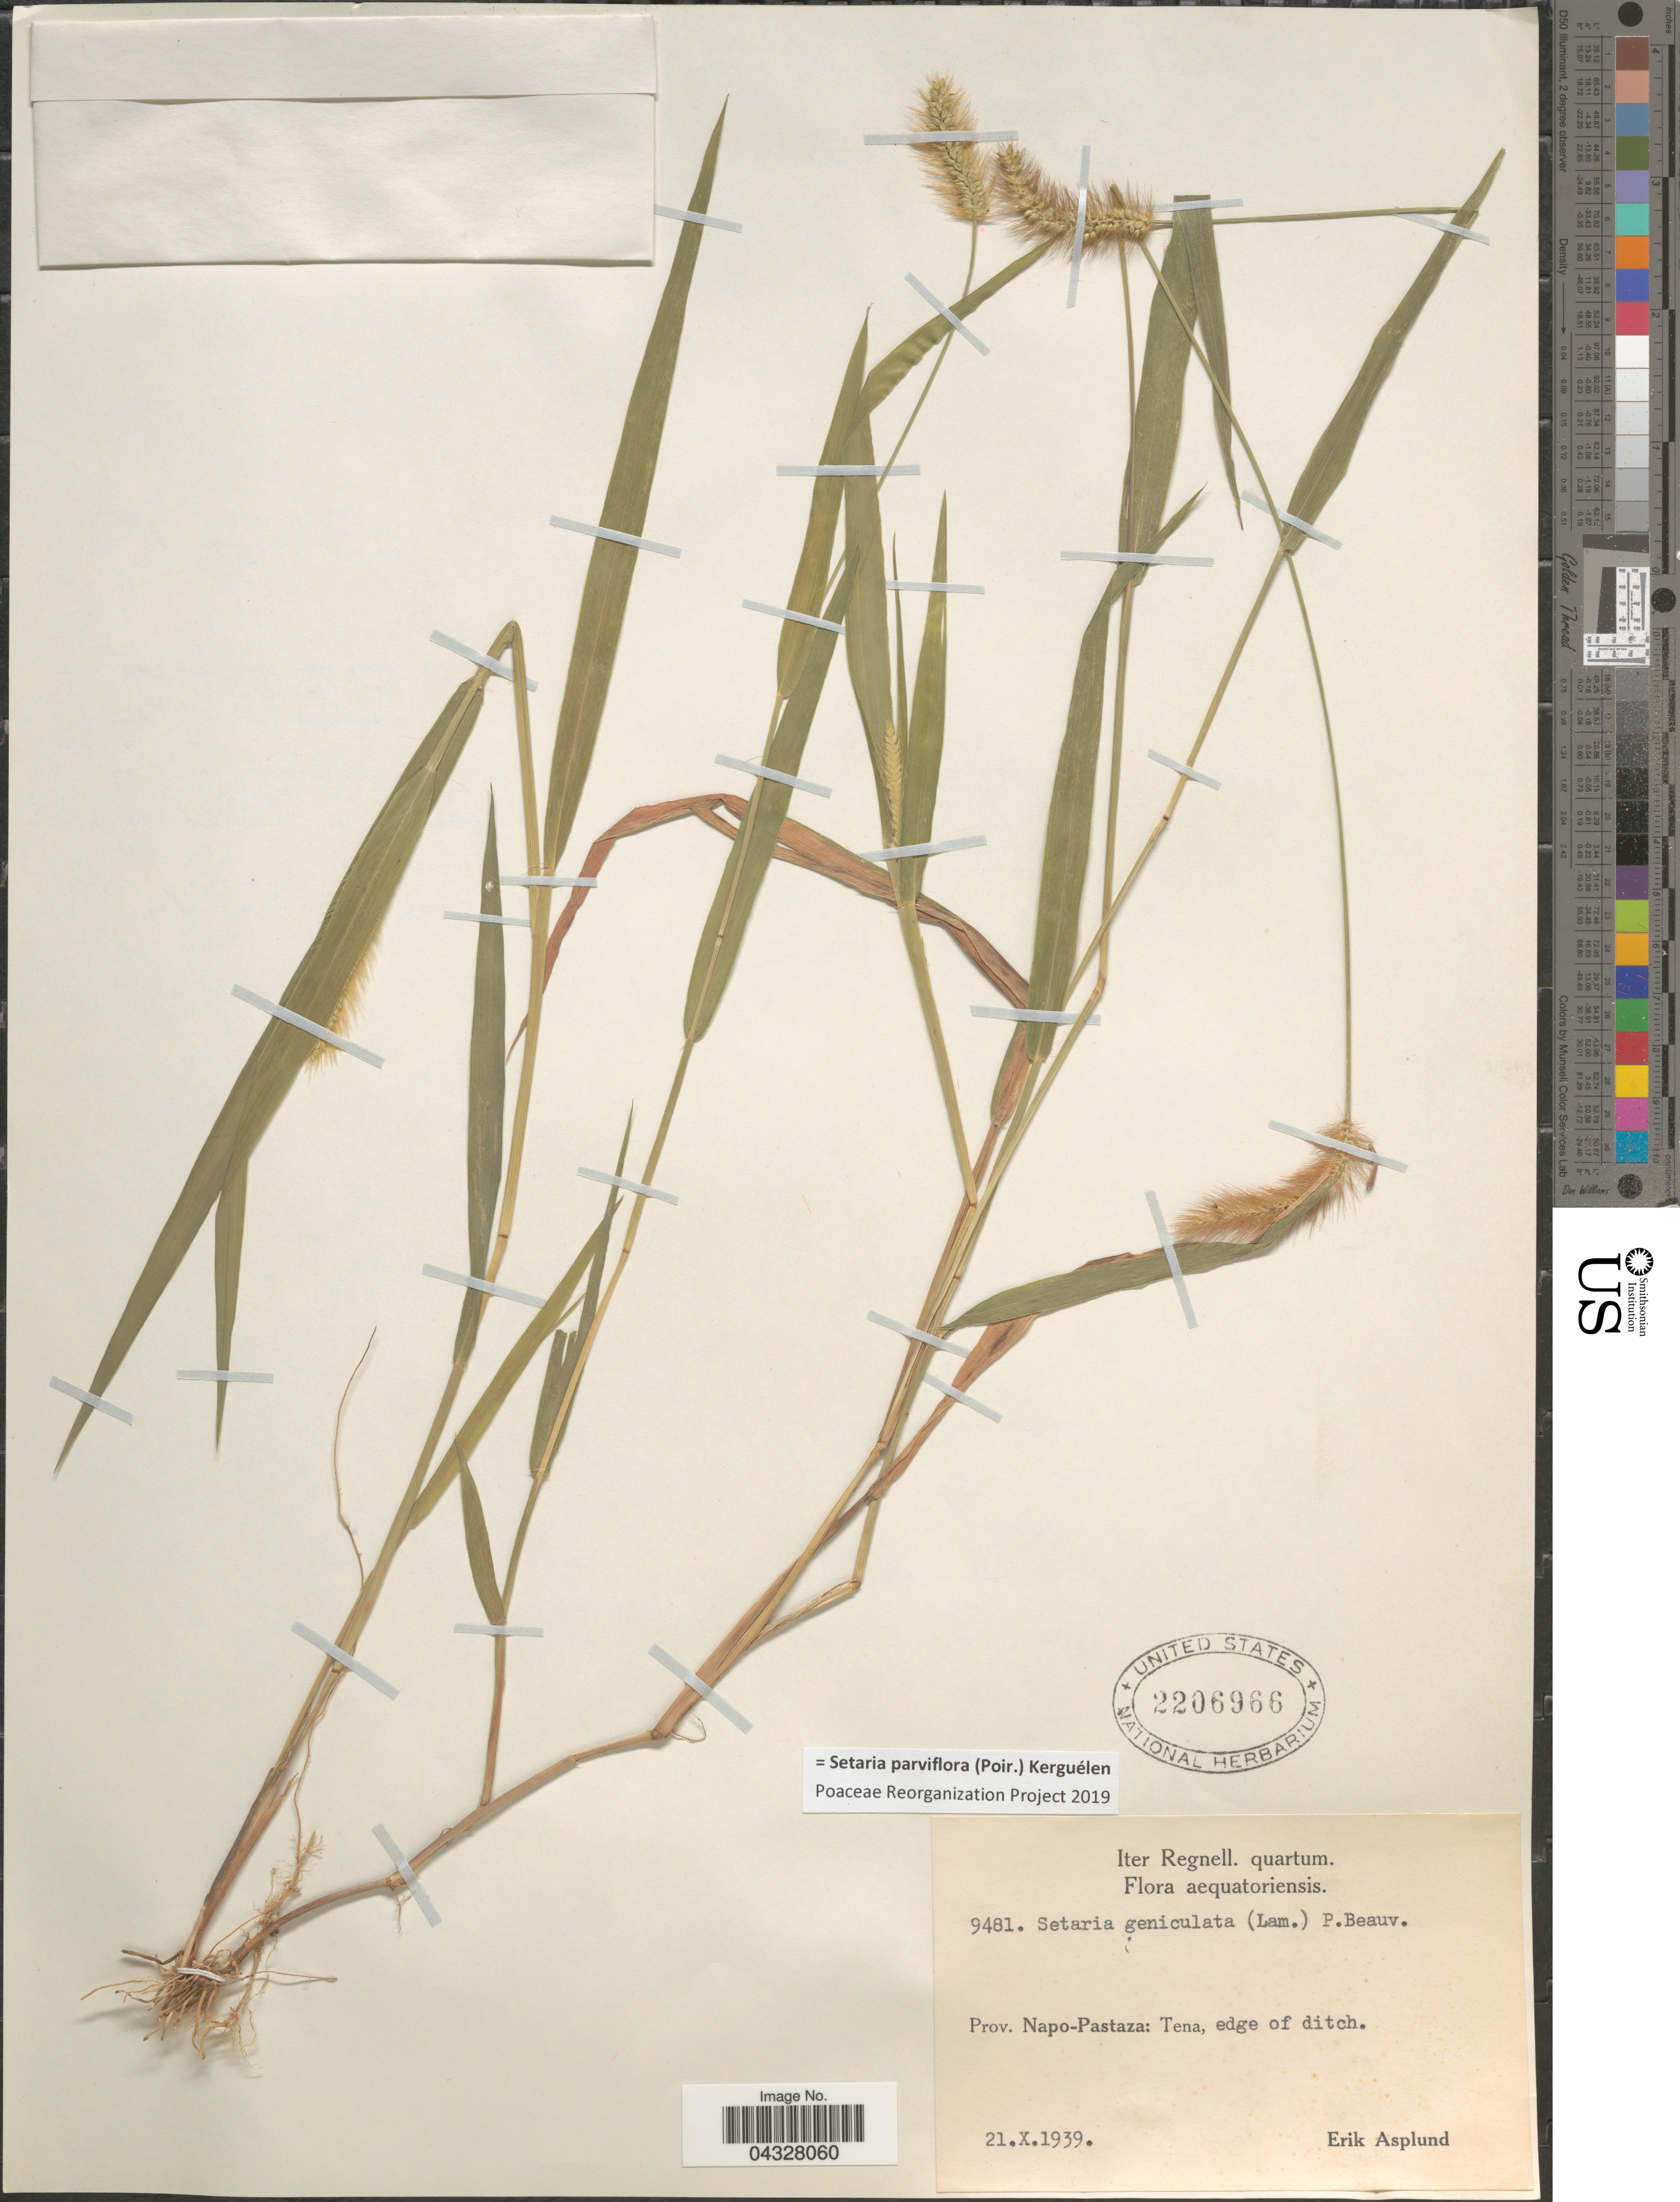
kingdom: Plantae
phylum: Tracheophyta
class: Liliopsida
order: Poales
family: Poaceae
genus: Setaria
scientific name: Setaria parviflora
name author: (Poir.) Kerguélen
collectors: E. Asplund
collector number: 9481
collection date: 1939-10-21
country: Ecuador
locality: Iter Regnell. Quartum. Aequatoriensis. Prov. Napo-Pastaza: Tena, edge of ditch.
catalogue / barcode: US 2206966